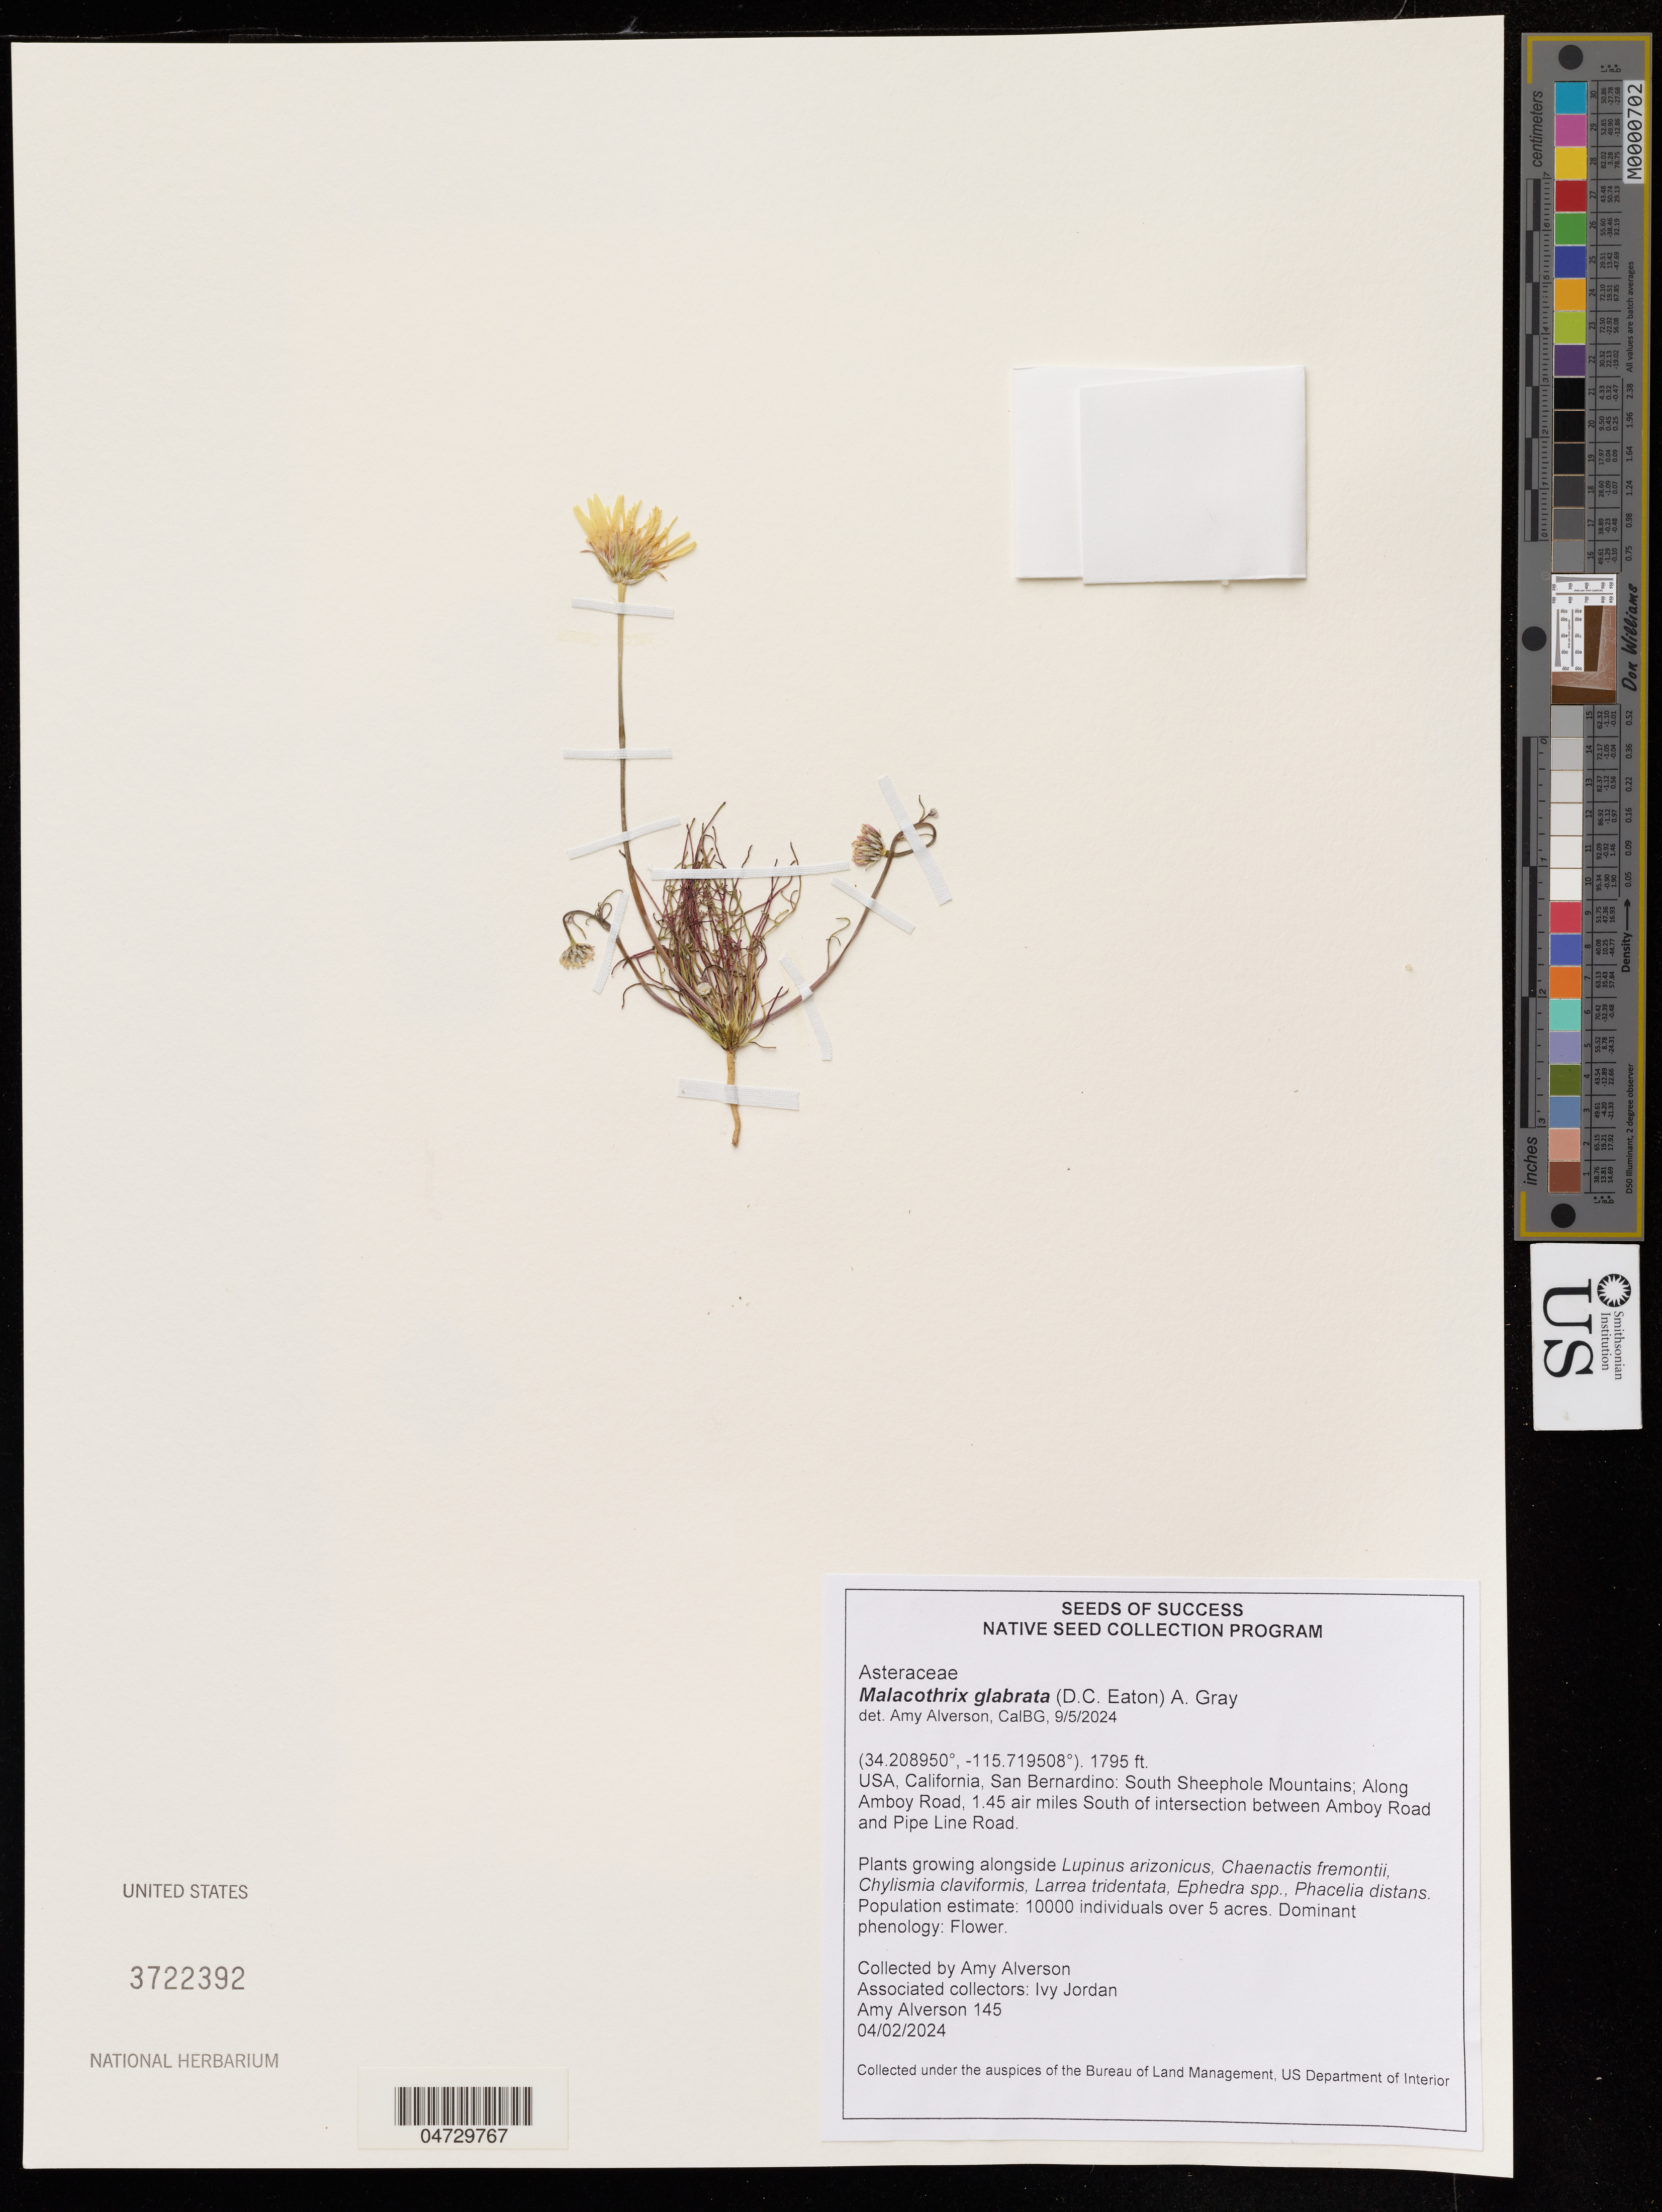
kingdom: Plantae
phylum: Tracheophyta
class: Magnoliopsida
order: Asterales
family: Asteraceae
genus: Malacothrix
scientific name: Malacothrix glabrata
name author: (A. Gray ex D.C. Eaton) A. Gray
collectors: A. Alverson & I. Jordan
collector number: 145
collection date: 2024-04-02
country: United States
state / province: California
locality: San Bernardino: South Sheephole Mountains; Along Amboy Road, 1.45 air miles South of intersection between Amboy Road and Pipe Line Road.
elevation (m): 547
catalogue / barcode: US 3722392